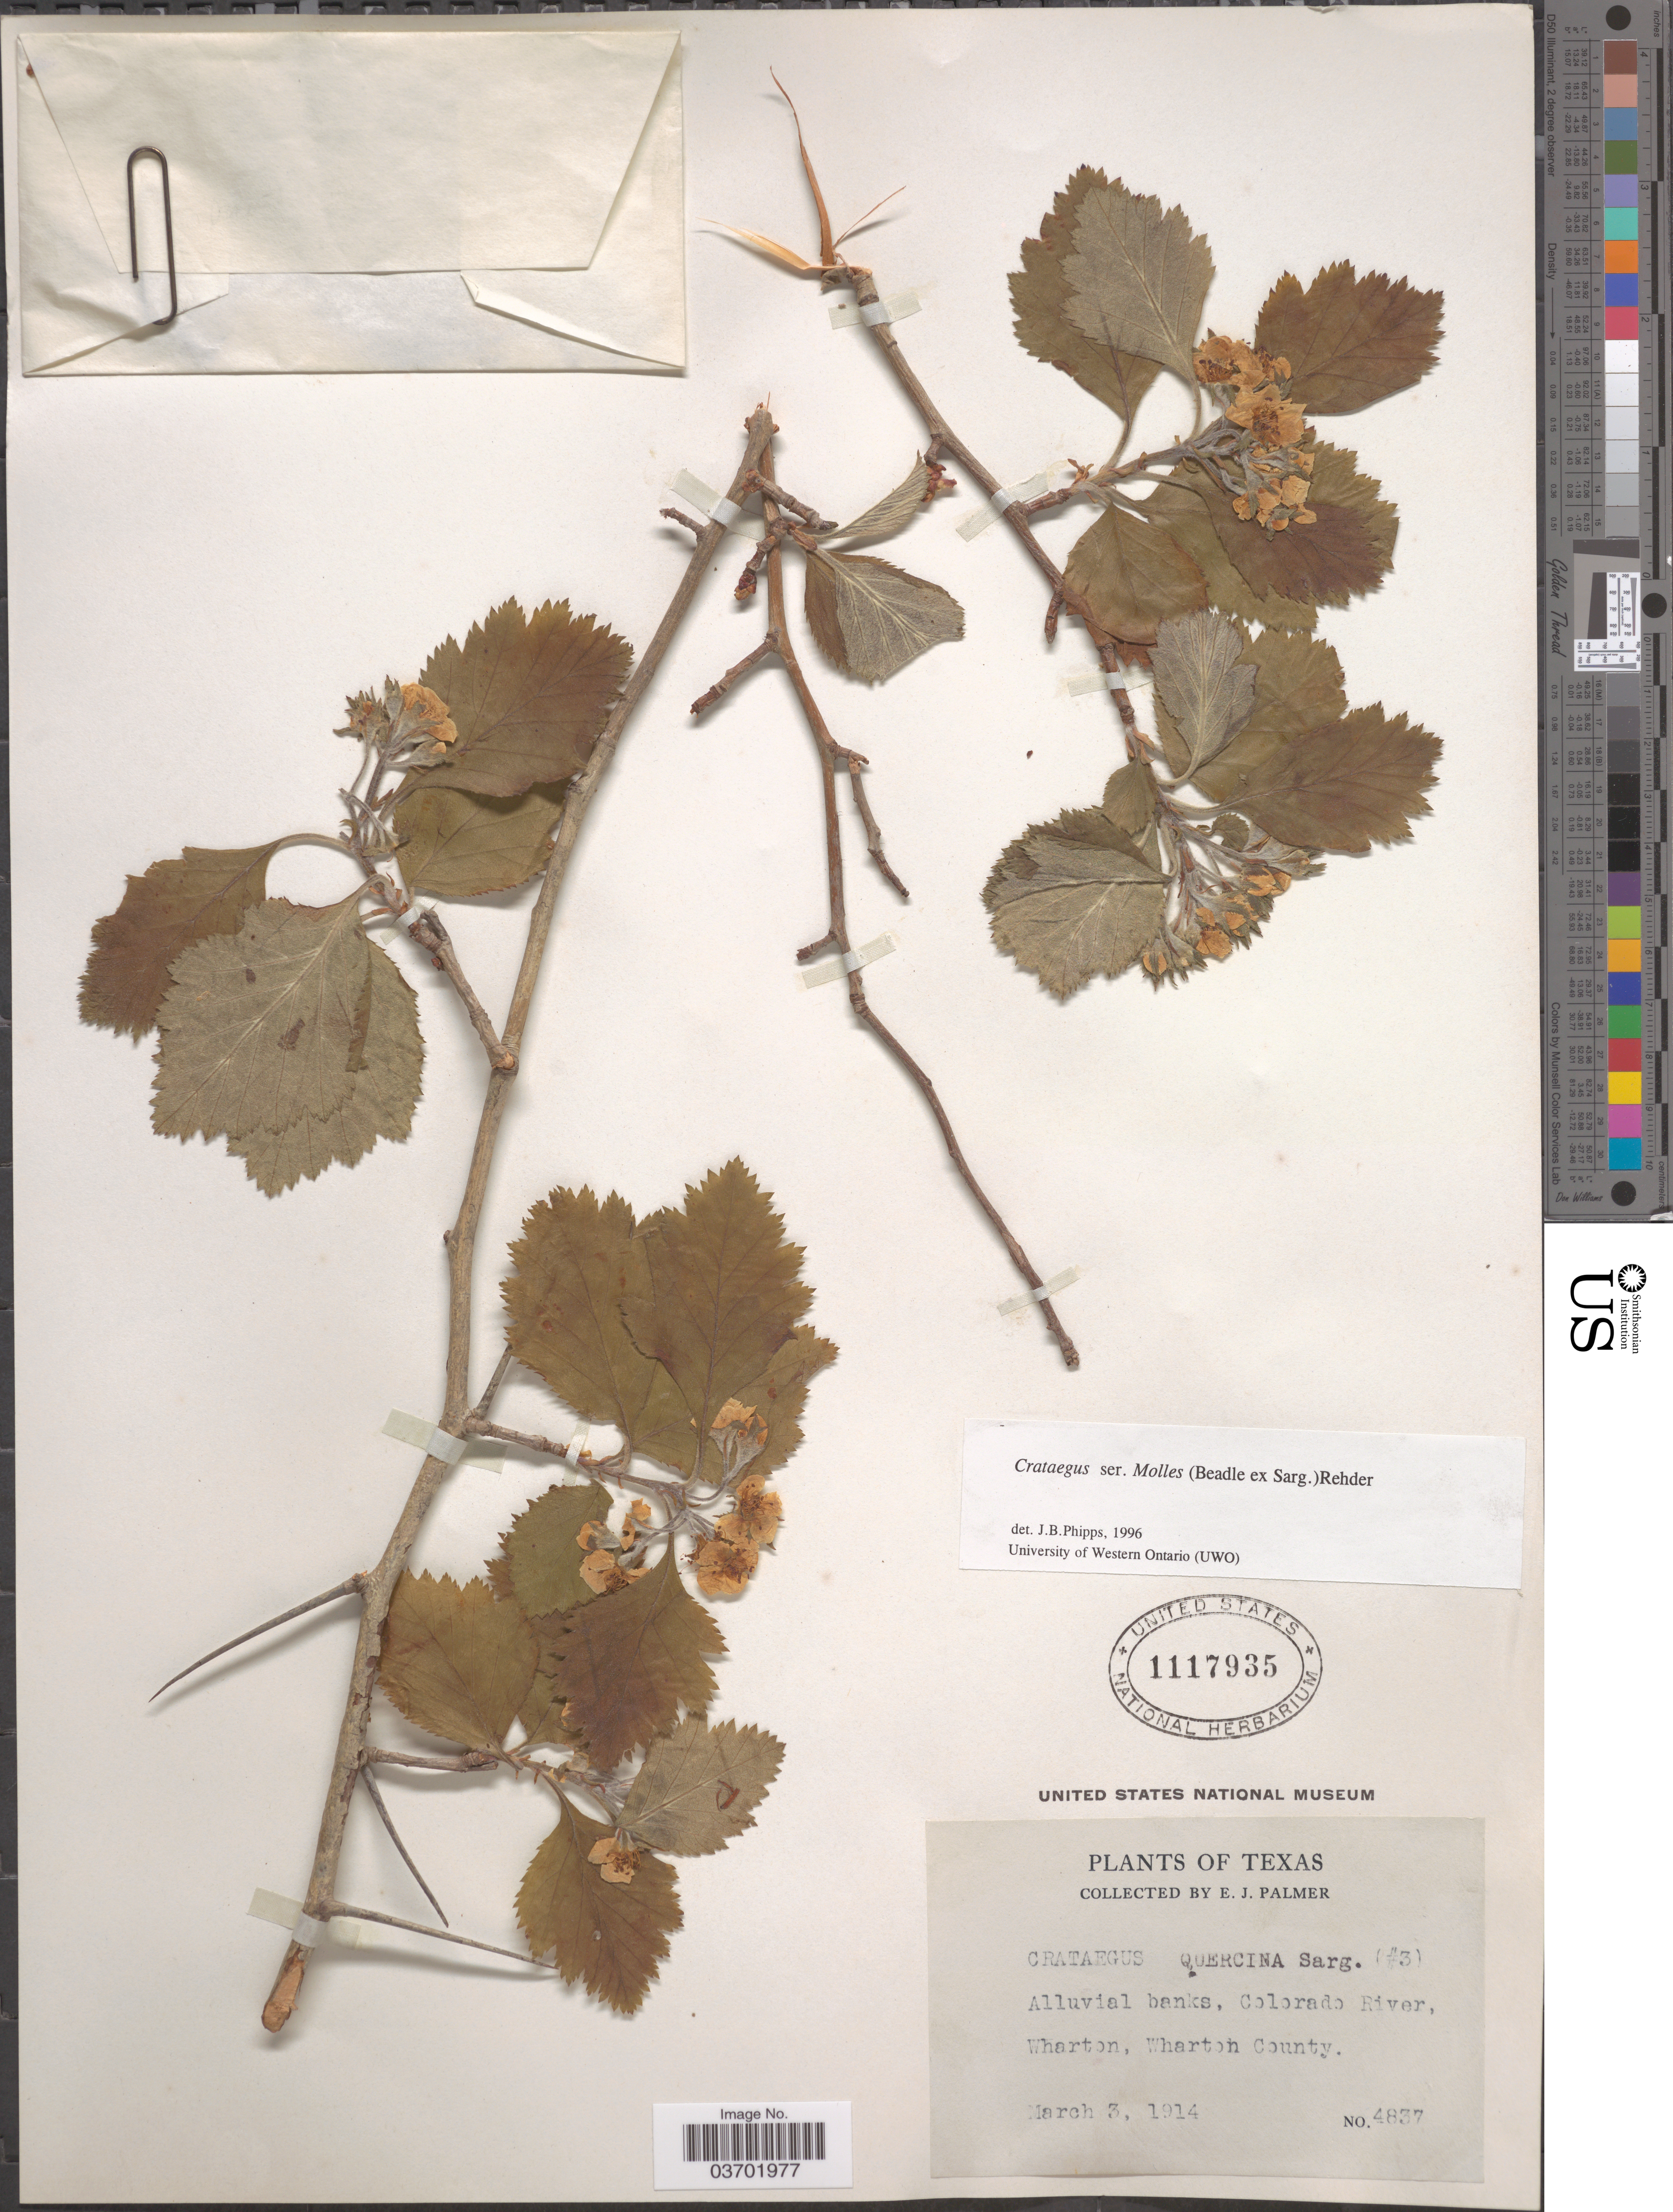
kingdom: Plantae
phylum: Tracheophyta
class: Magnoliopsida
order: Rosales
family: Rosaceae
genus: Crataegus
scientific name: Crataegus texana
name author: Buckley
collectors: E. J. Palmer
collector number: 4837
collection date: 1914-03-03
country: United States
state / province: Texas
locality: Alluvial banks, Colorado River, Wharton, Wharton County.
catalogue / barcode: US 1117935